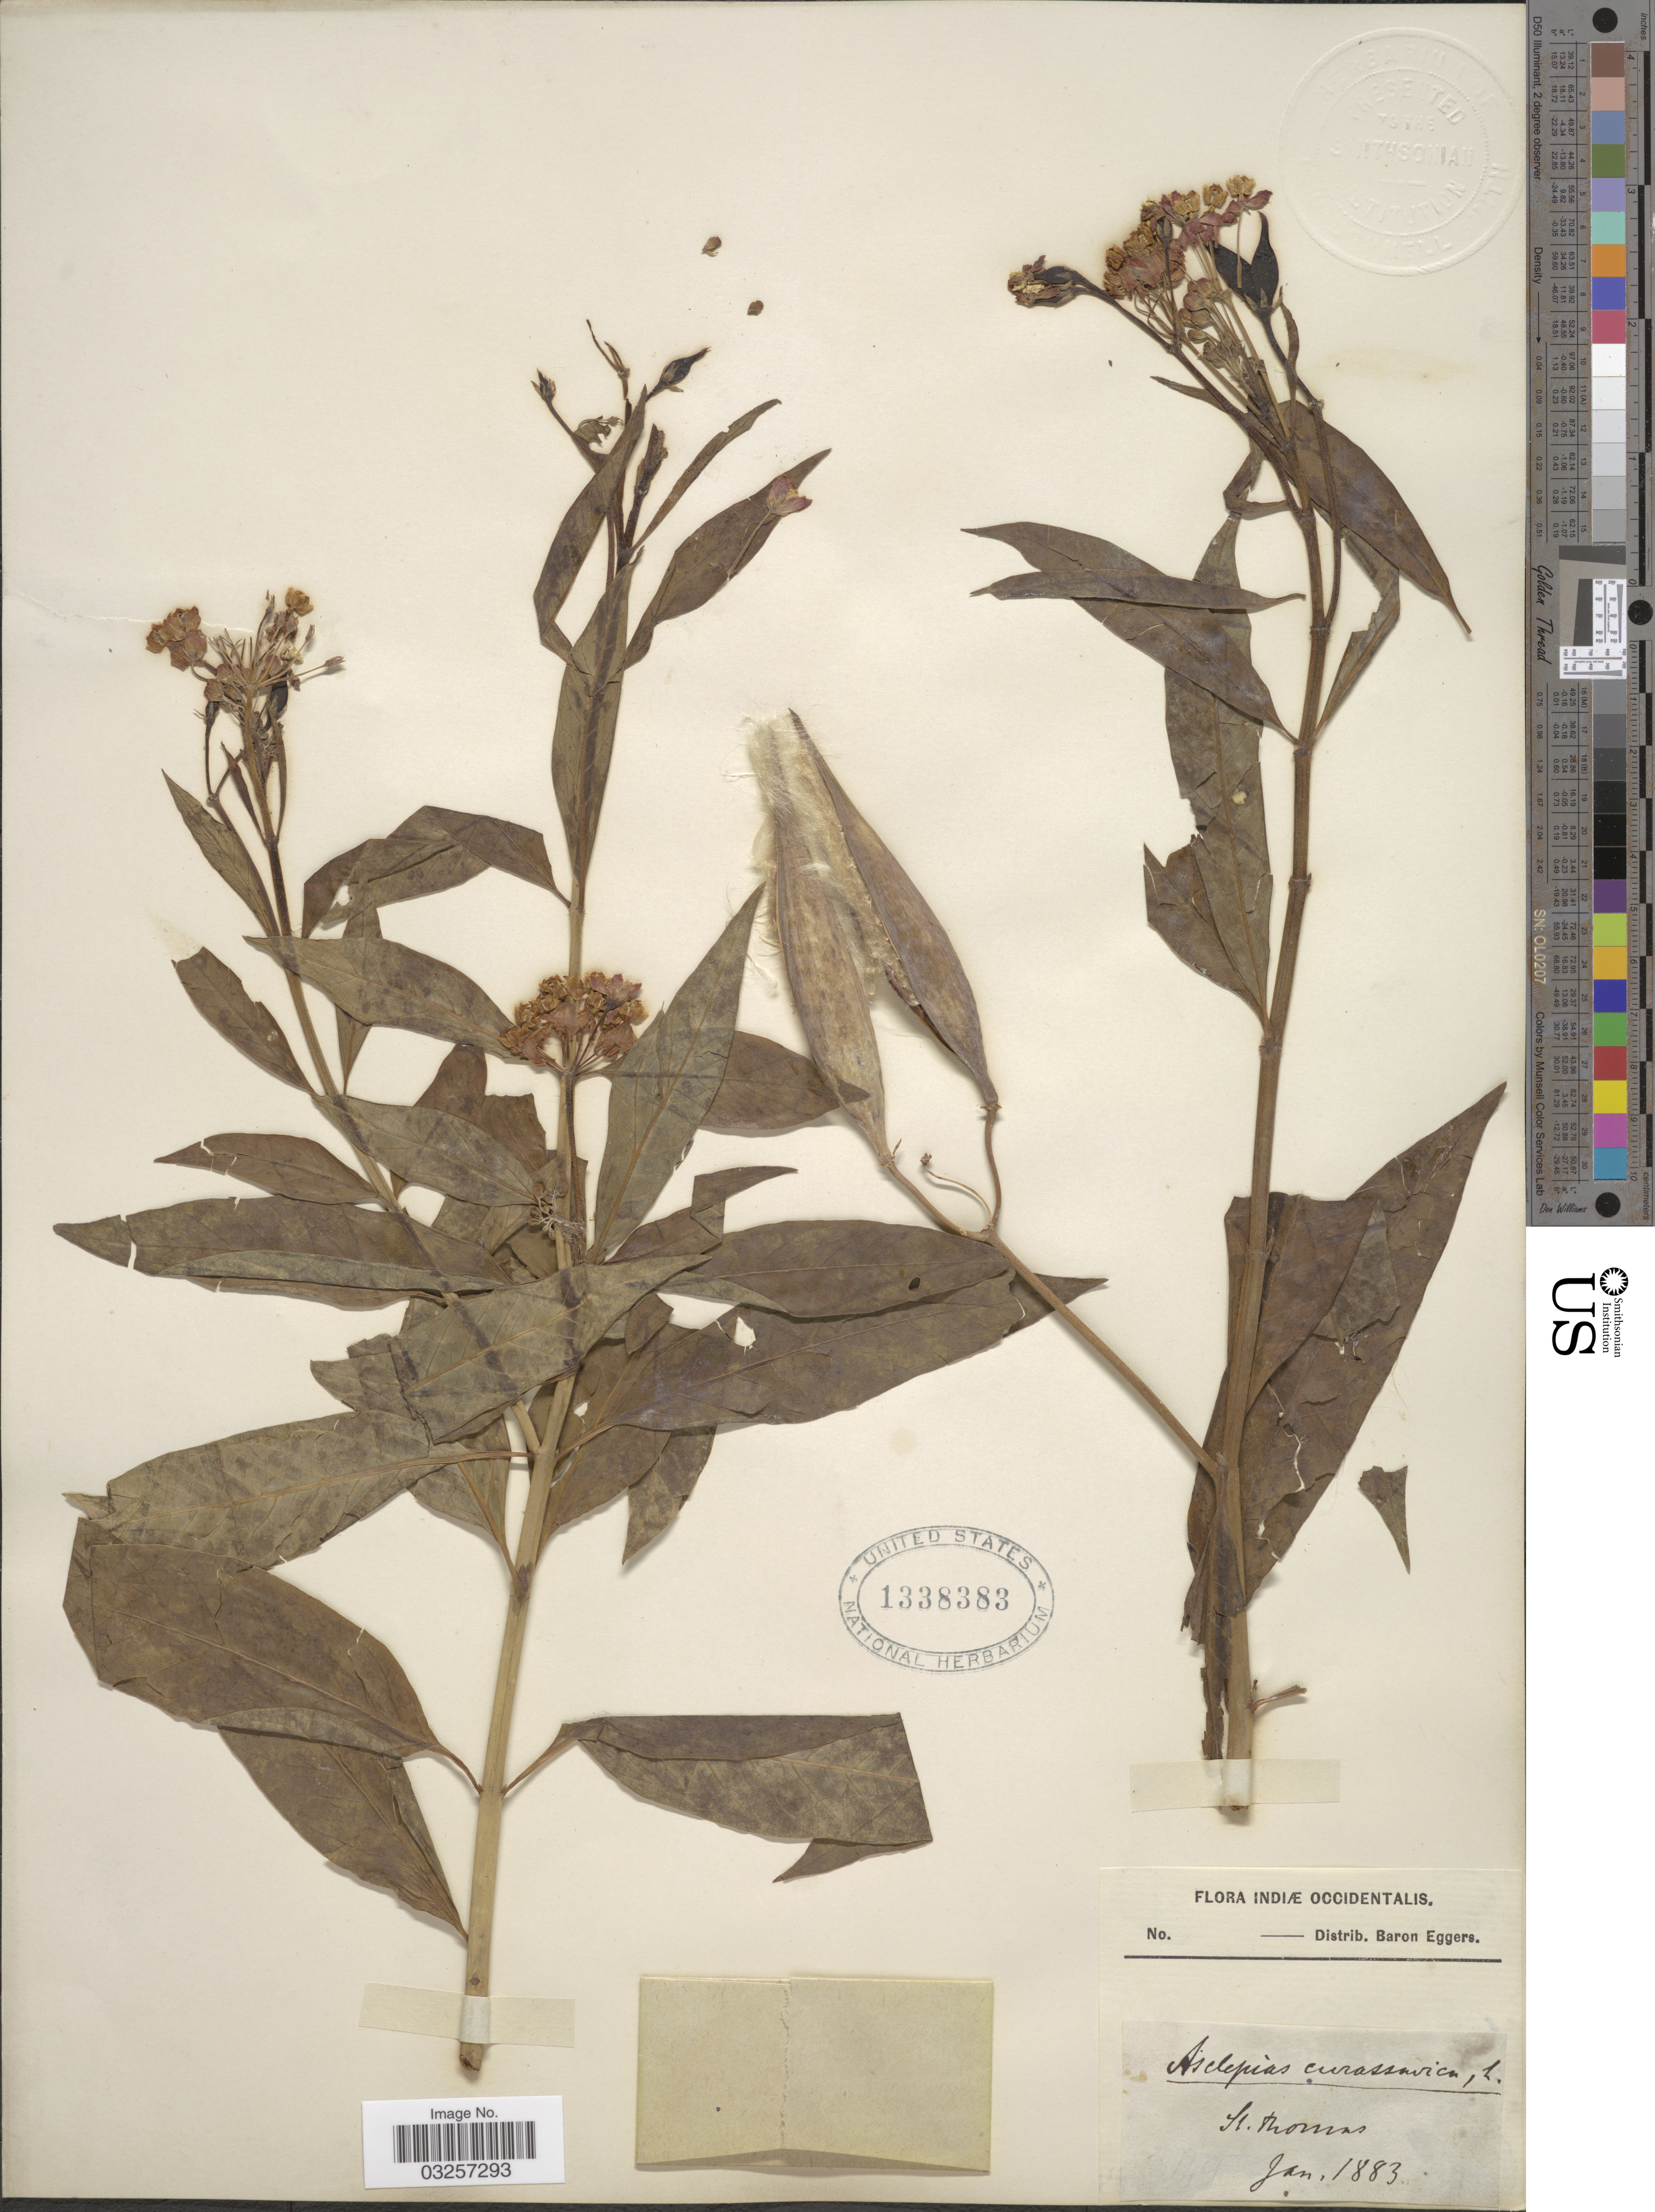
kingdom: Plantae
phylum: Tracheophyta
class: Magnoliopsida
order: Gentianales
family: Apocynaceae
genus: Asclepias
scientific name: Asclepias curassavica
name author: L.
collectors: B. Eggers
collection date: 1883-01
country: U.S. Virgin Islands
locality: Indiæ Occidentales. St. Thomas.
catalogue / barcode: US 1338383